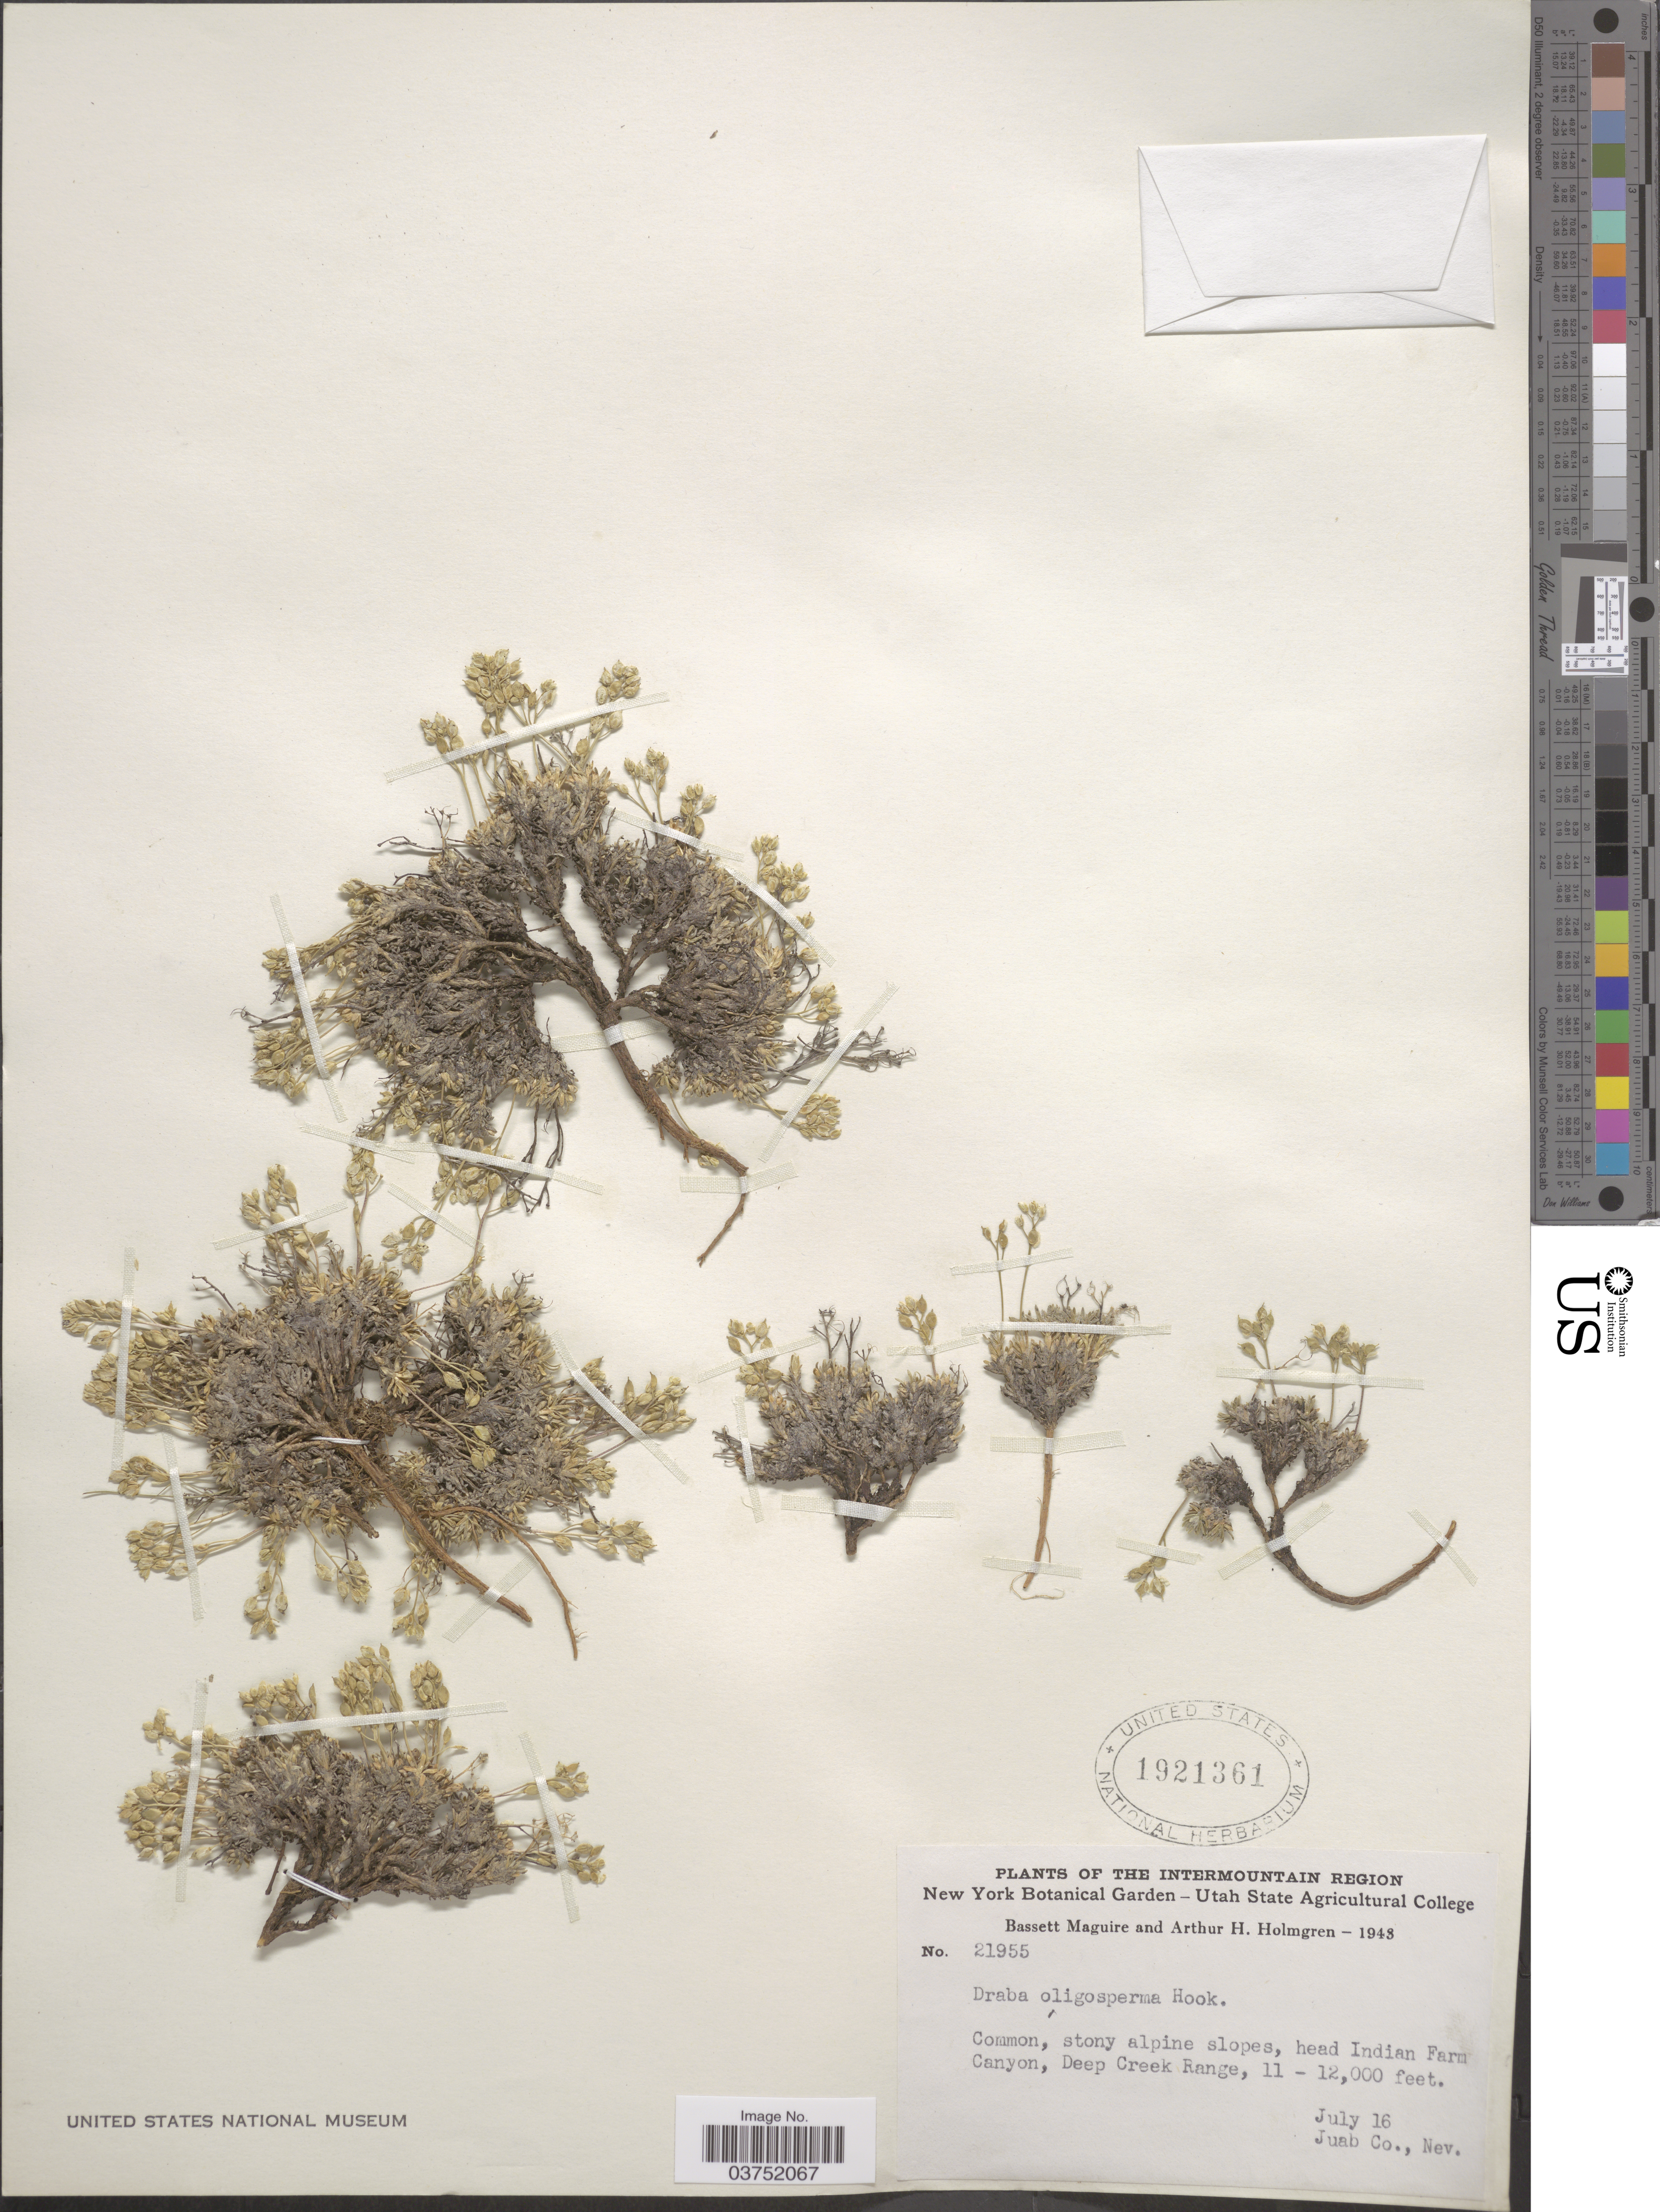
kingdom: Plantae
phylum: Tracheophyta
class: Magnoliopsida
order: Brassicales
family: Brassicaceae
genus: Draba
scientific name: Draba oligosperma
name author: Hook.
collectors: B. Maguire & A. H. Holmgren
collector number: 21955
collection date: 1943-07-16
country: United States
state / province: Nevada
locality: The Intermountain Region. Stony alpine slopes, head Indian Farm Canyon, Deep Creek Range. Juab Co.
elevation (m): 3353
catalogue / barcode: US 1921361